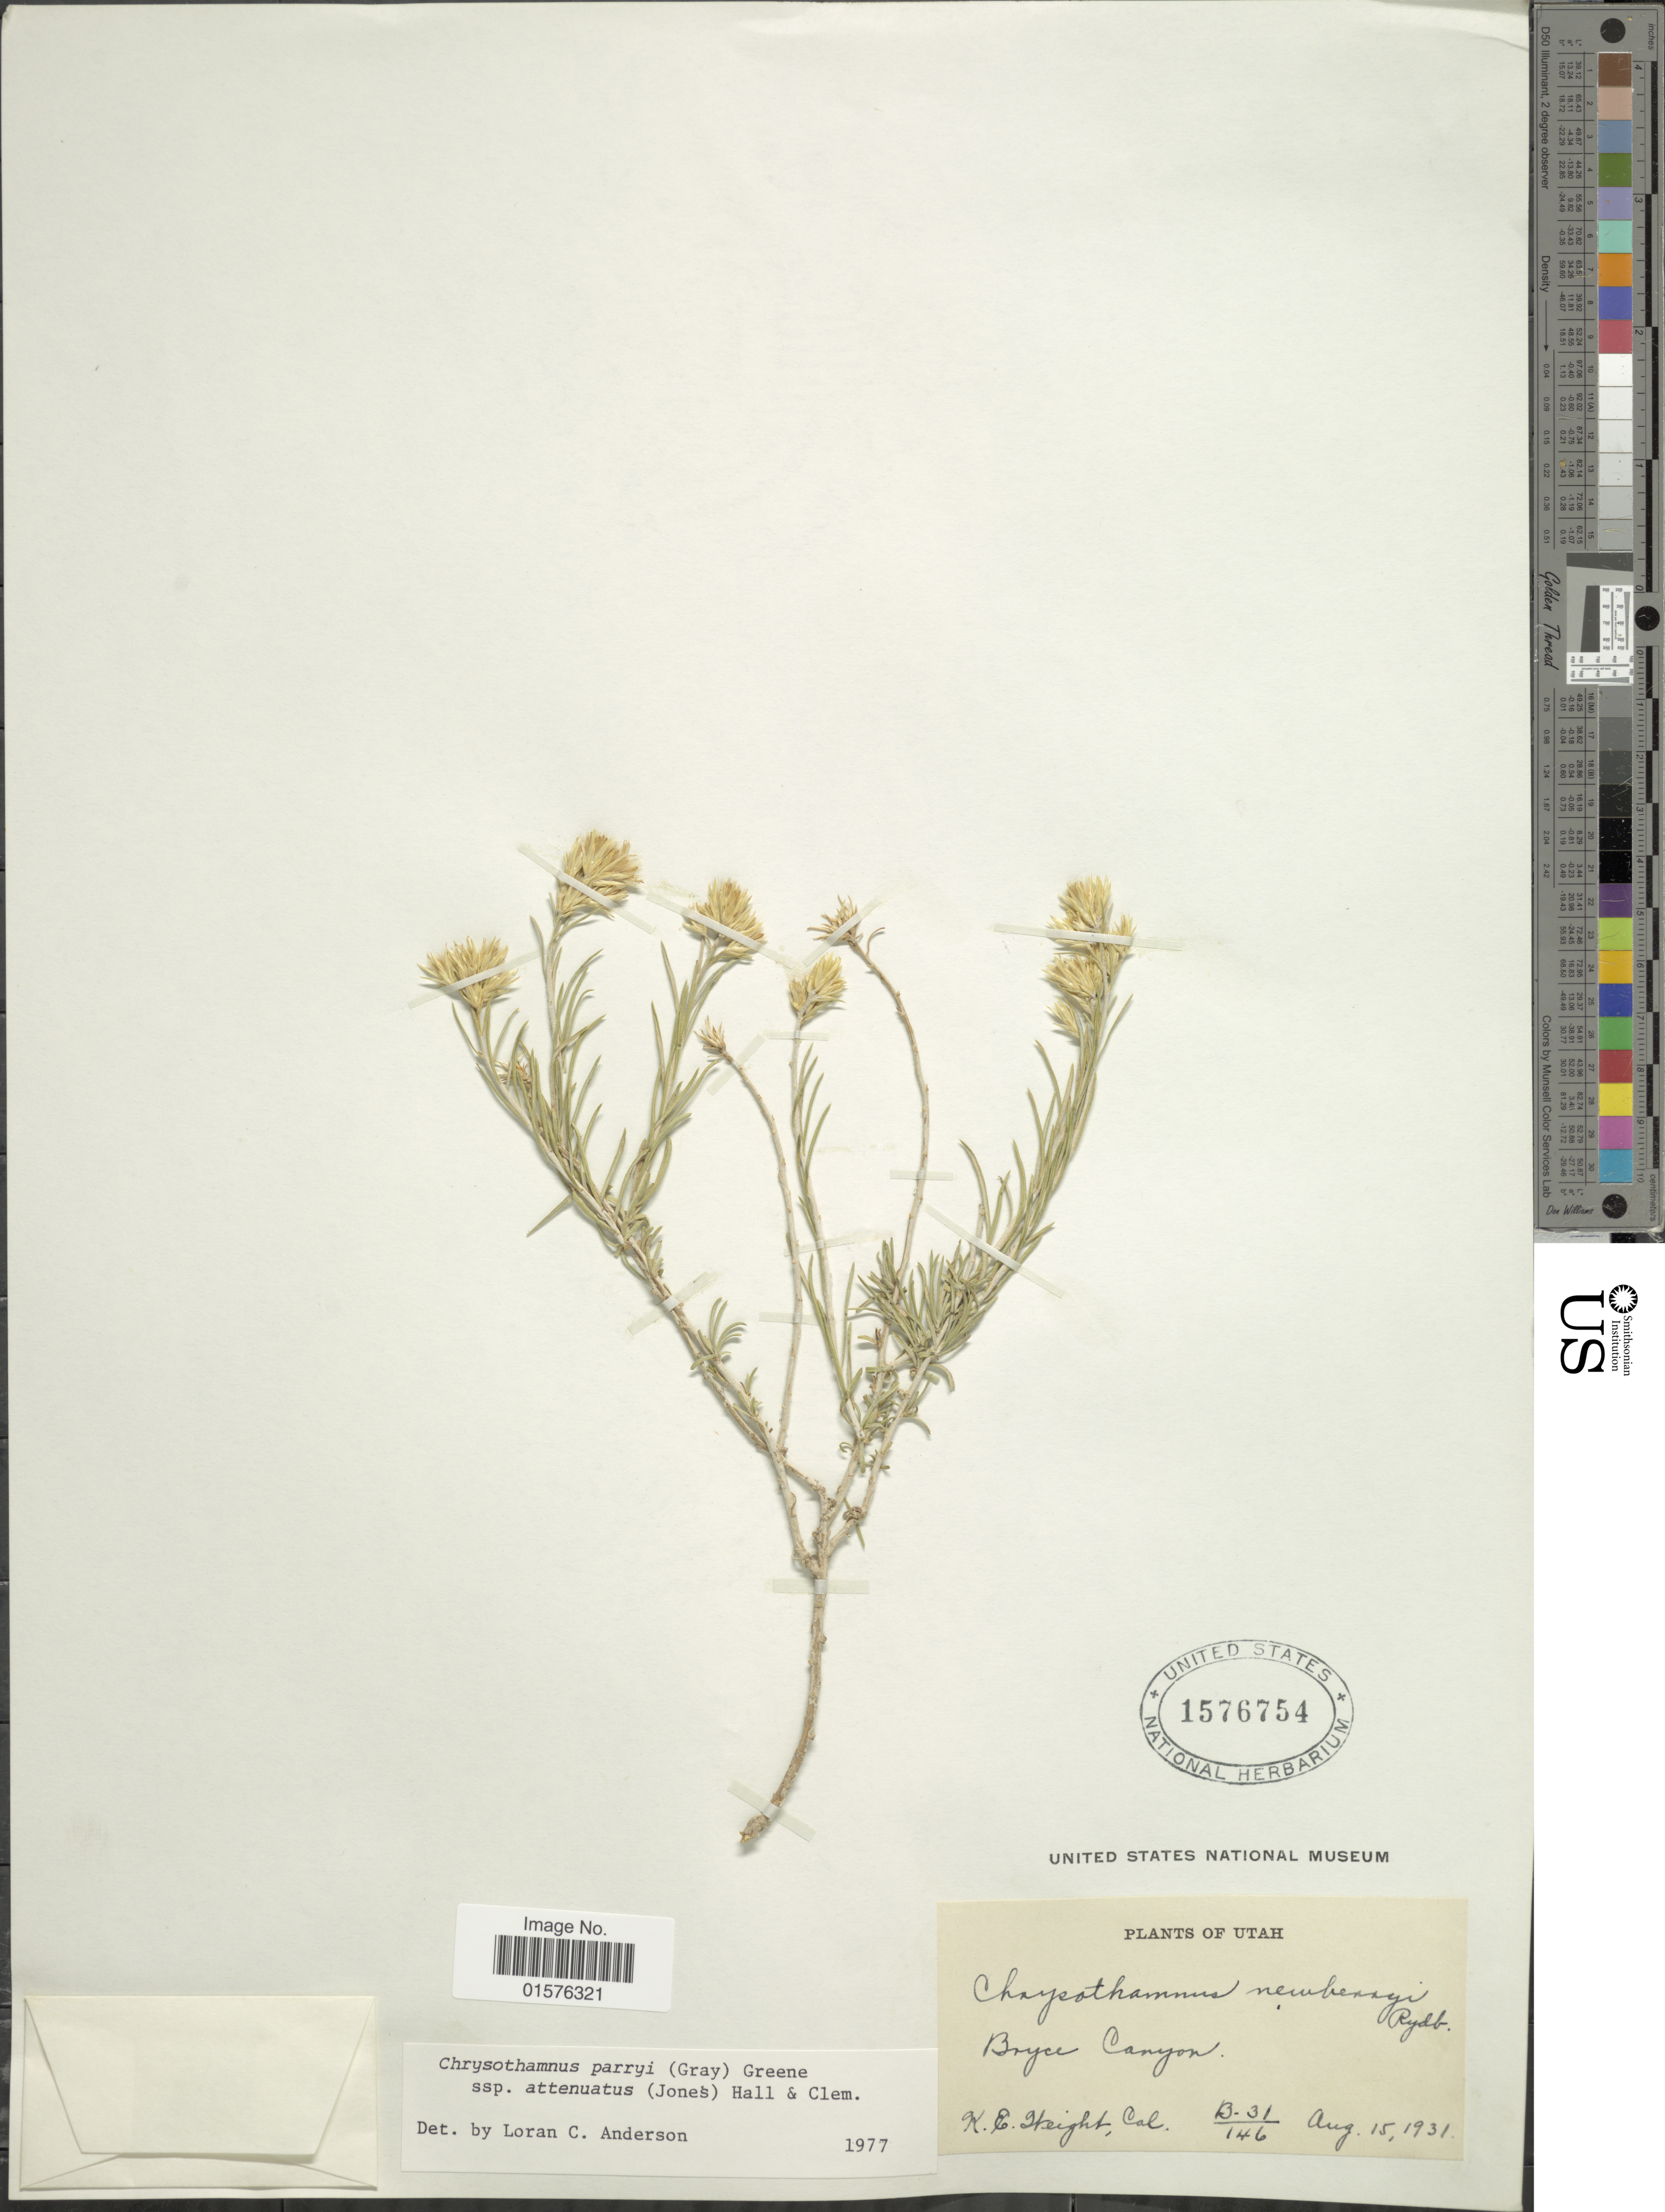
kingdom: Plantae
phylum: Tracheophyta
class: Magnoliopsida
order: Asterales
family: Asteraceae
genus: Ericameria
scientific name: Ericameria parryi var. attenuata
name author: (M.E. Jones) G.L. Nesom & G.I. Baird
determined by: Urbatsch, Lowell E., Curator (LSU), Louisiana State University (UNITED STATES)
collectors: K. Weight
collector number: B.31/146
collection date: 1931-08-15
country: United States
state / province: Utah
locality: Bryce Canyon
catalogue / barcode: US 1576754